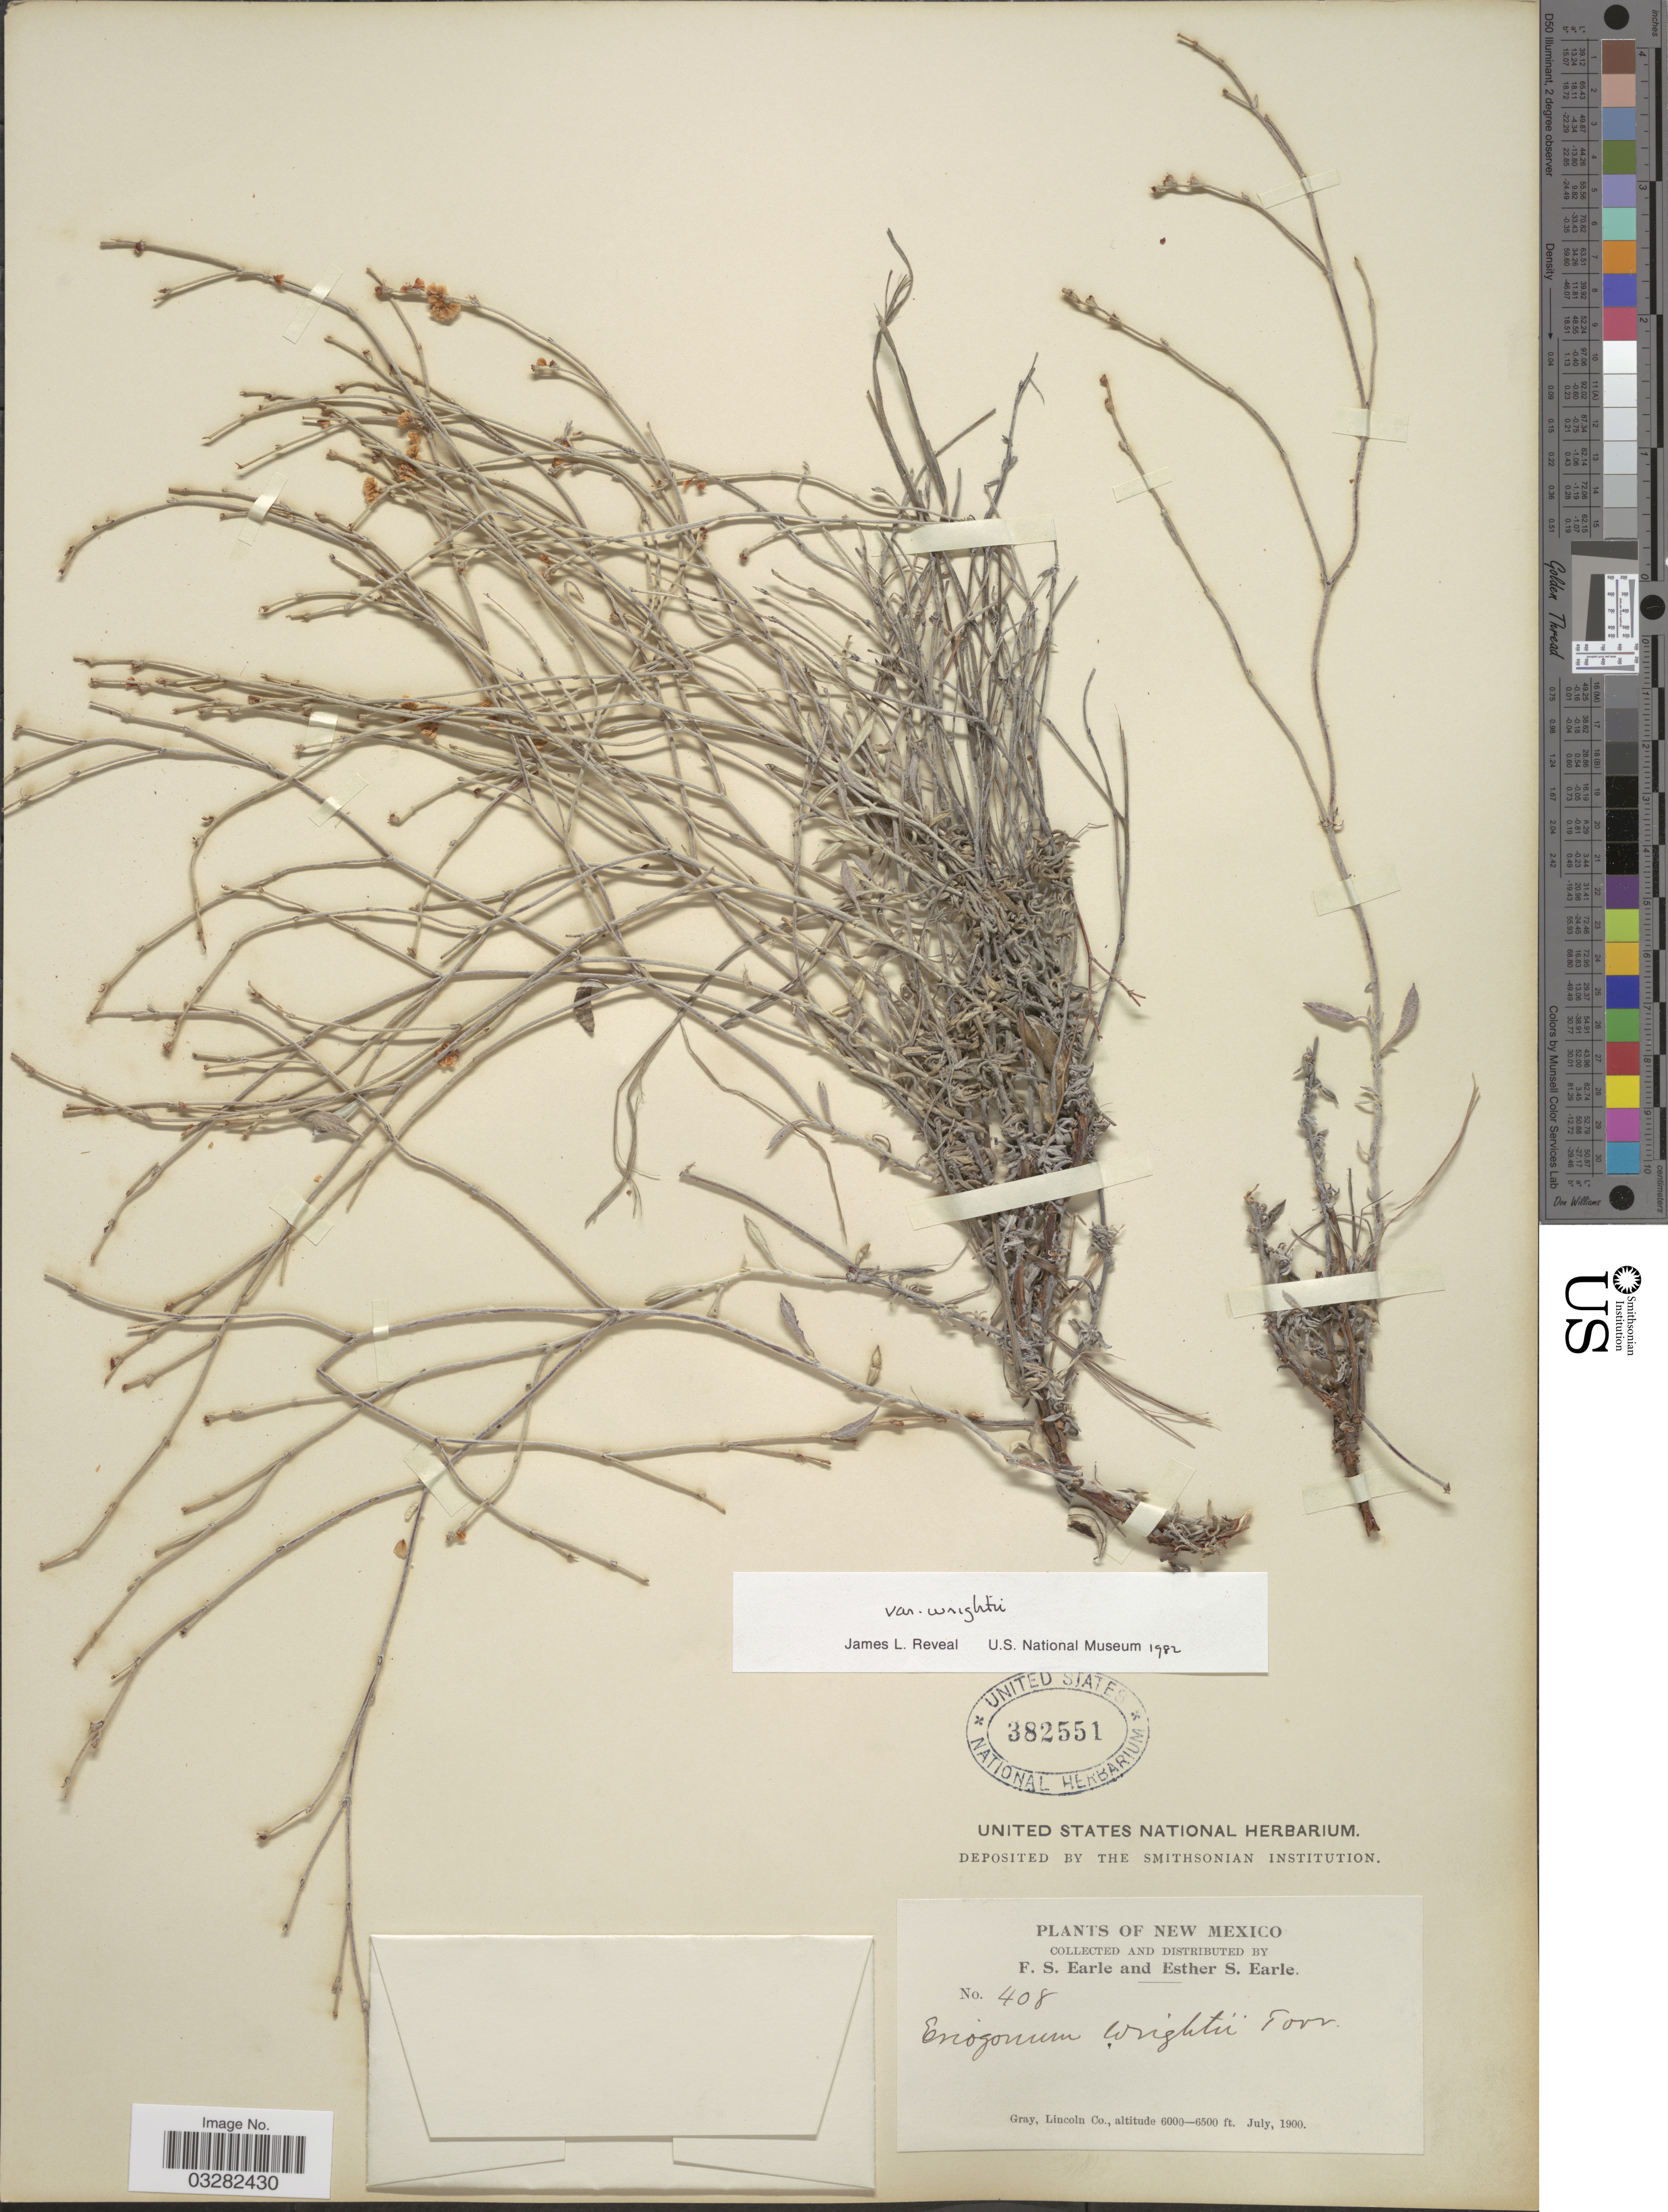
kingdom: Plantae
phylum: Tracheophyta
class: Magnoliopsida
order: Caryophyllales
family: Polygonaceae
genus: Eriogonum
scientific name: Eriogonum wrightii var. wrightii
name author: Torr. ex Benth.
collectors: F. S. Earle & E. S. Earle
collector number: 408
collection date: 1900-07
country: United States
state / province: New Mexico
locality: Gray, Lincoln Co.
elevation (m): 1829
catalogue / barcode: US 382551